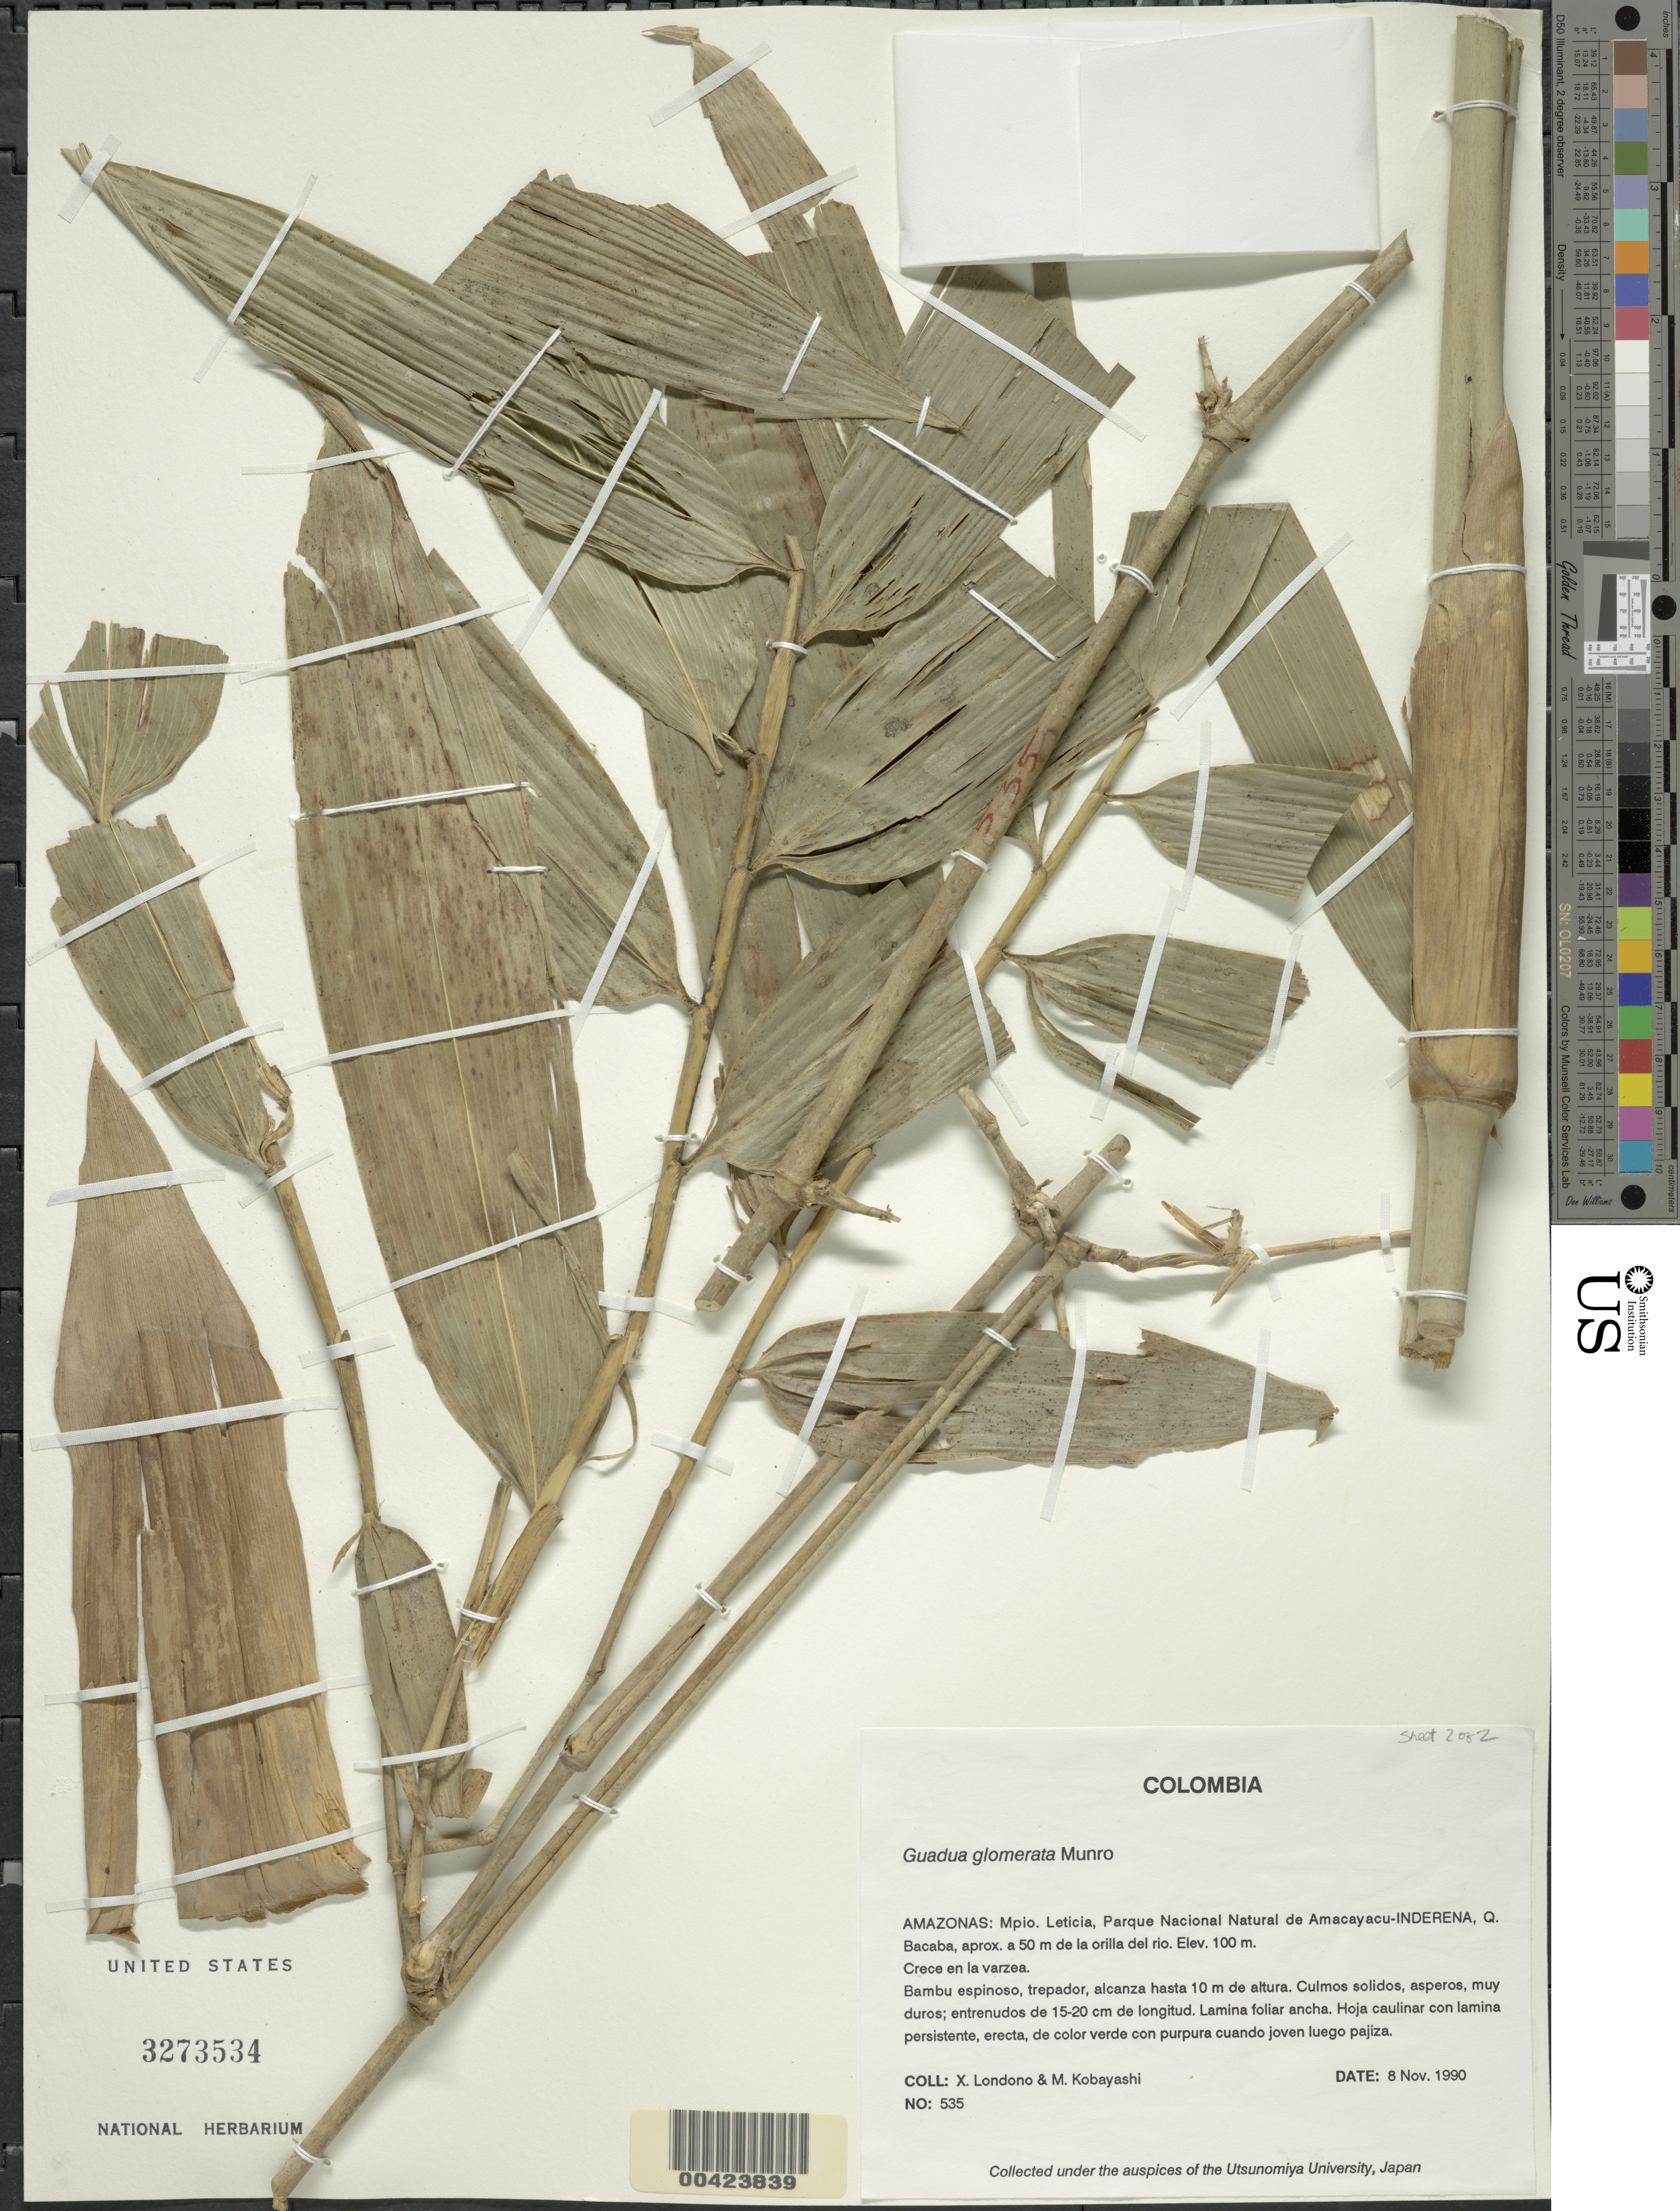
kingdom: Plantae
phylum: Tracheophyta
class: Liliopsida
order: Poales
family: Poaceae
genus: Guadua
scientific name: Guadua glomerata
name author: Munro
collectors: X. Londoño & M. Kobayashi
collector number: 535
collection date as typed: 08 Nov 1990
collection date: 1990-11-08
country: Colombia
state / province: Amazônas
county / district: Leticia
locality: Parque Nacional Natural de Amaca-Yacu - Inderena, Quebrada Bacaba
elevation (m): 100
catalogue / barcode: US 3273534